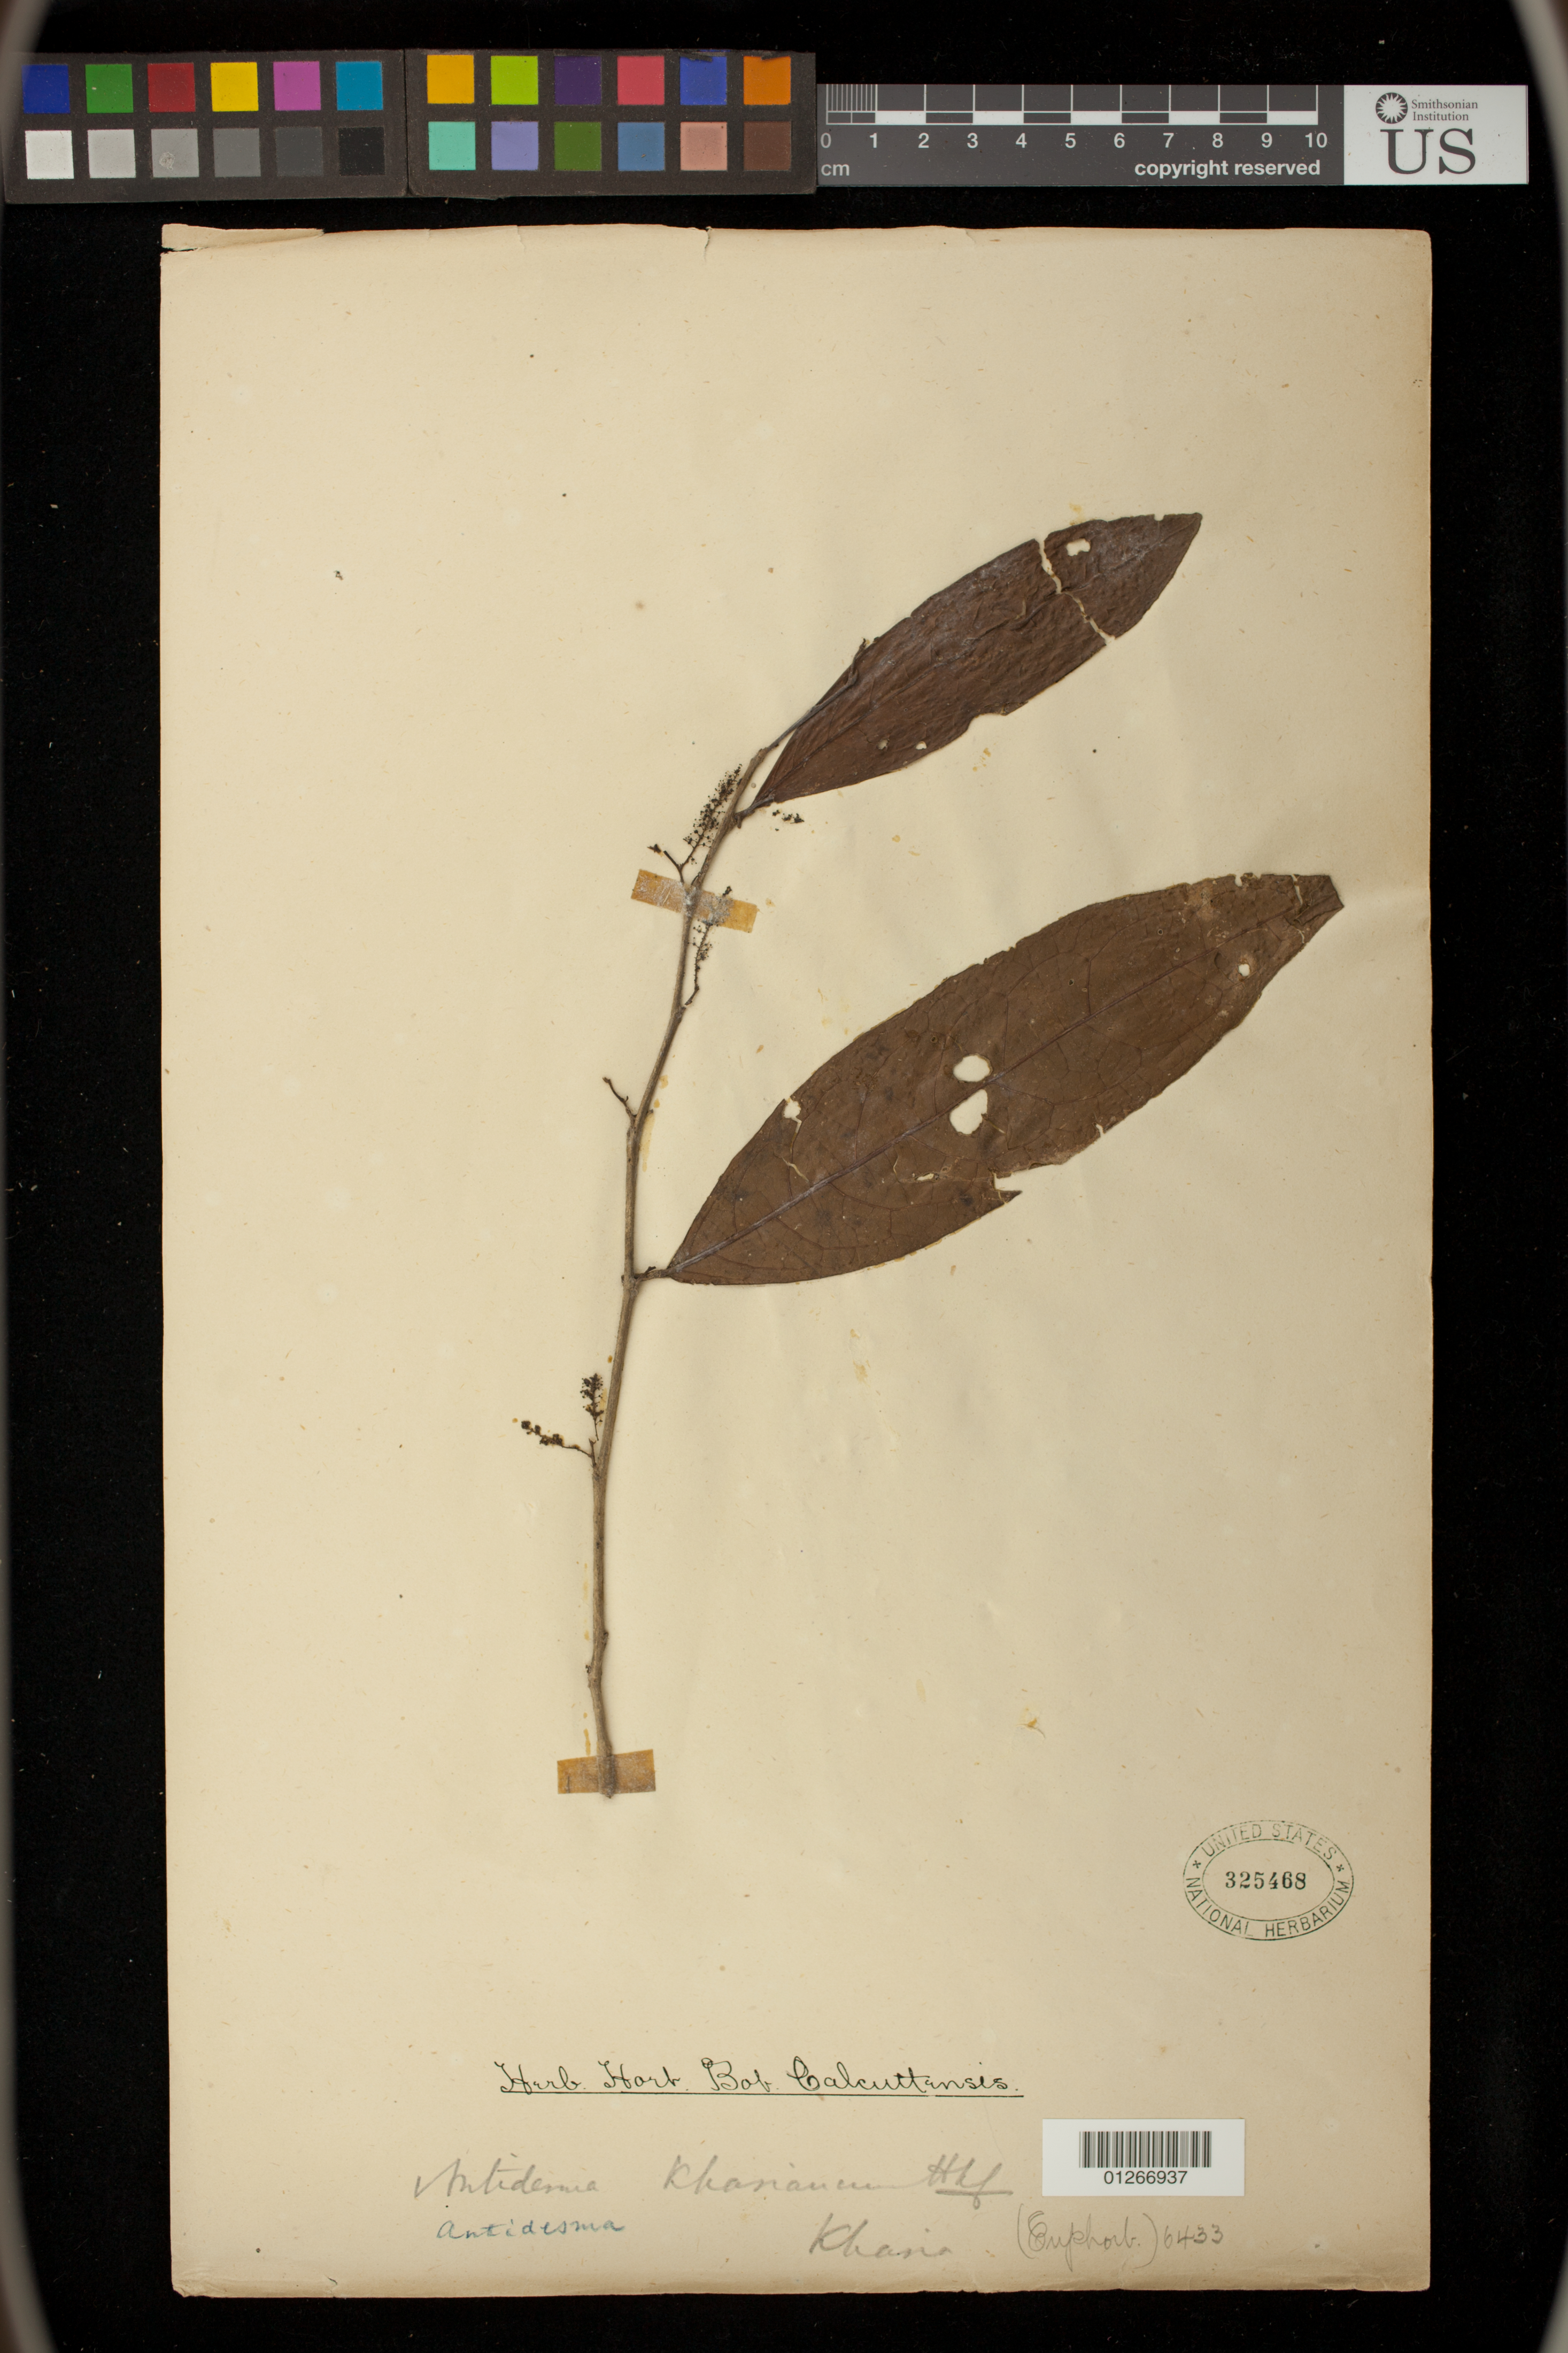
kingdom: Plantae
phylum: Tracheophyta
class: Magnoliopsida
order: Malpighiales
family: Phyllanthaceae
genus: Antidesma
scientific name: Antidesma khasianum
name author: Hook. f.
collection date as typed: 14 Feb 1902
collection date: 1902-02-14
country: India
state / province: West Bengal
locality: Calcutta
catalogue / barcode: US 325468